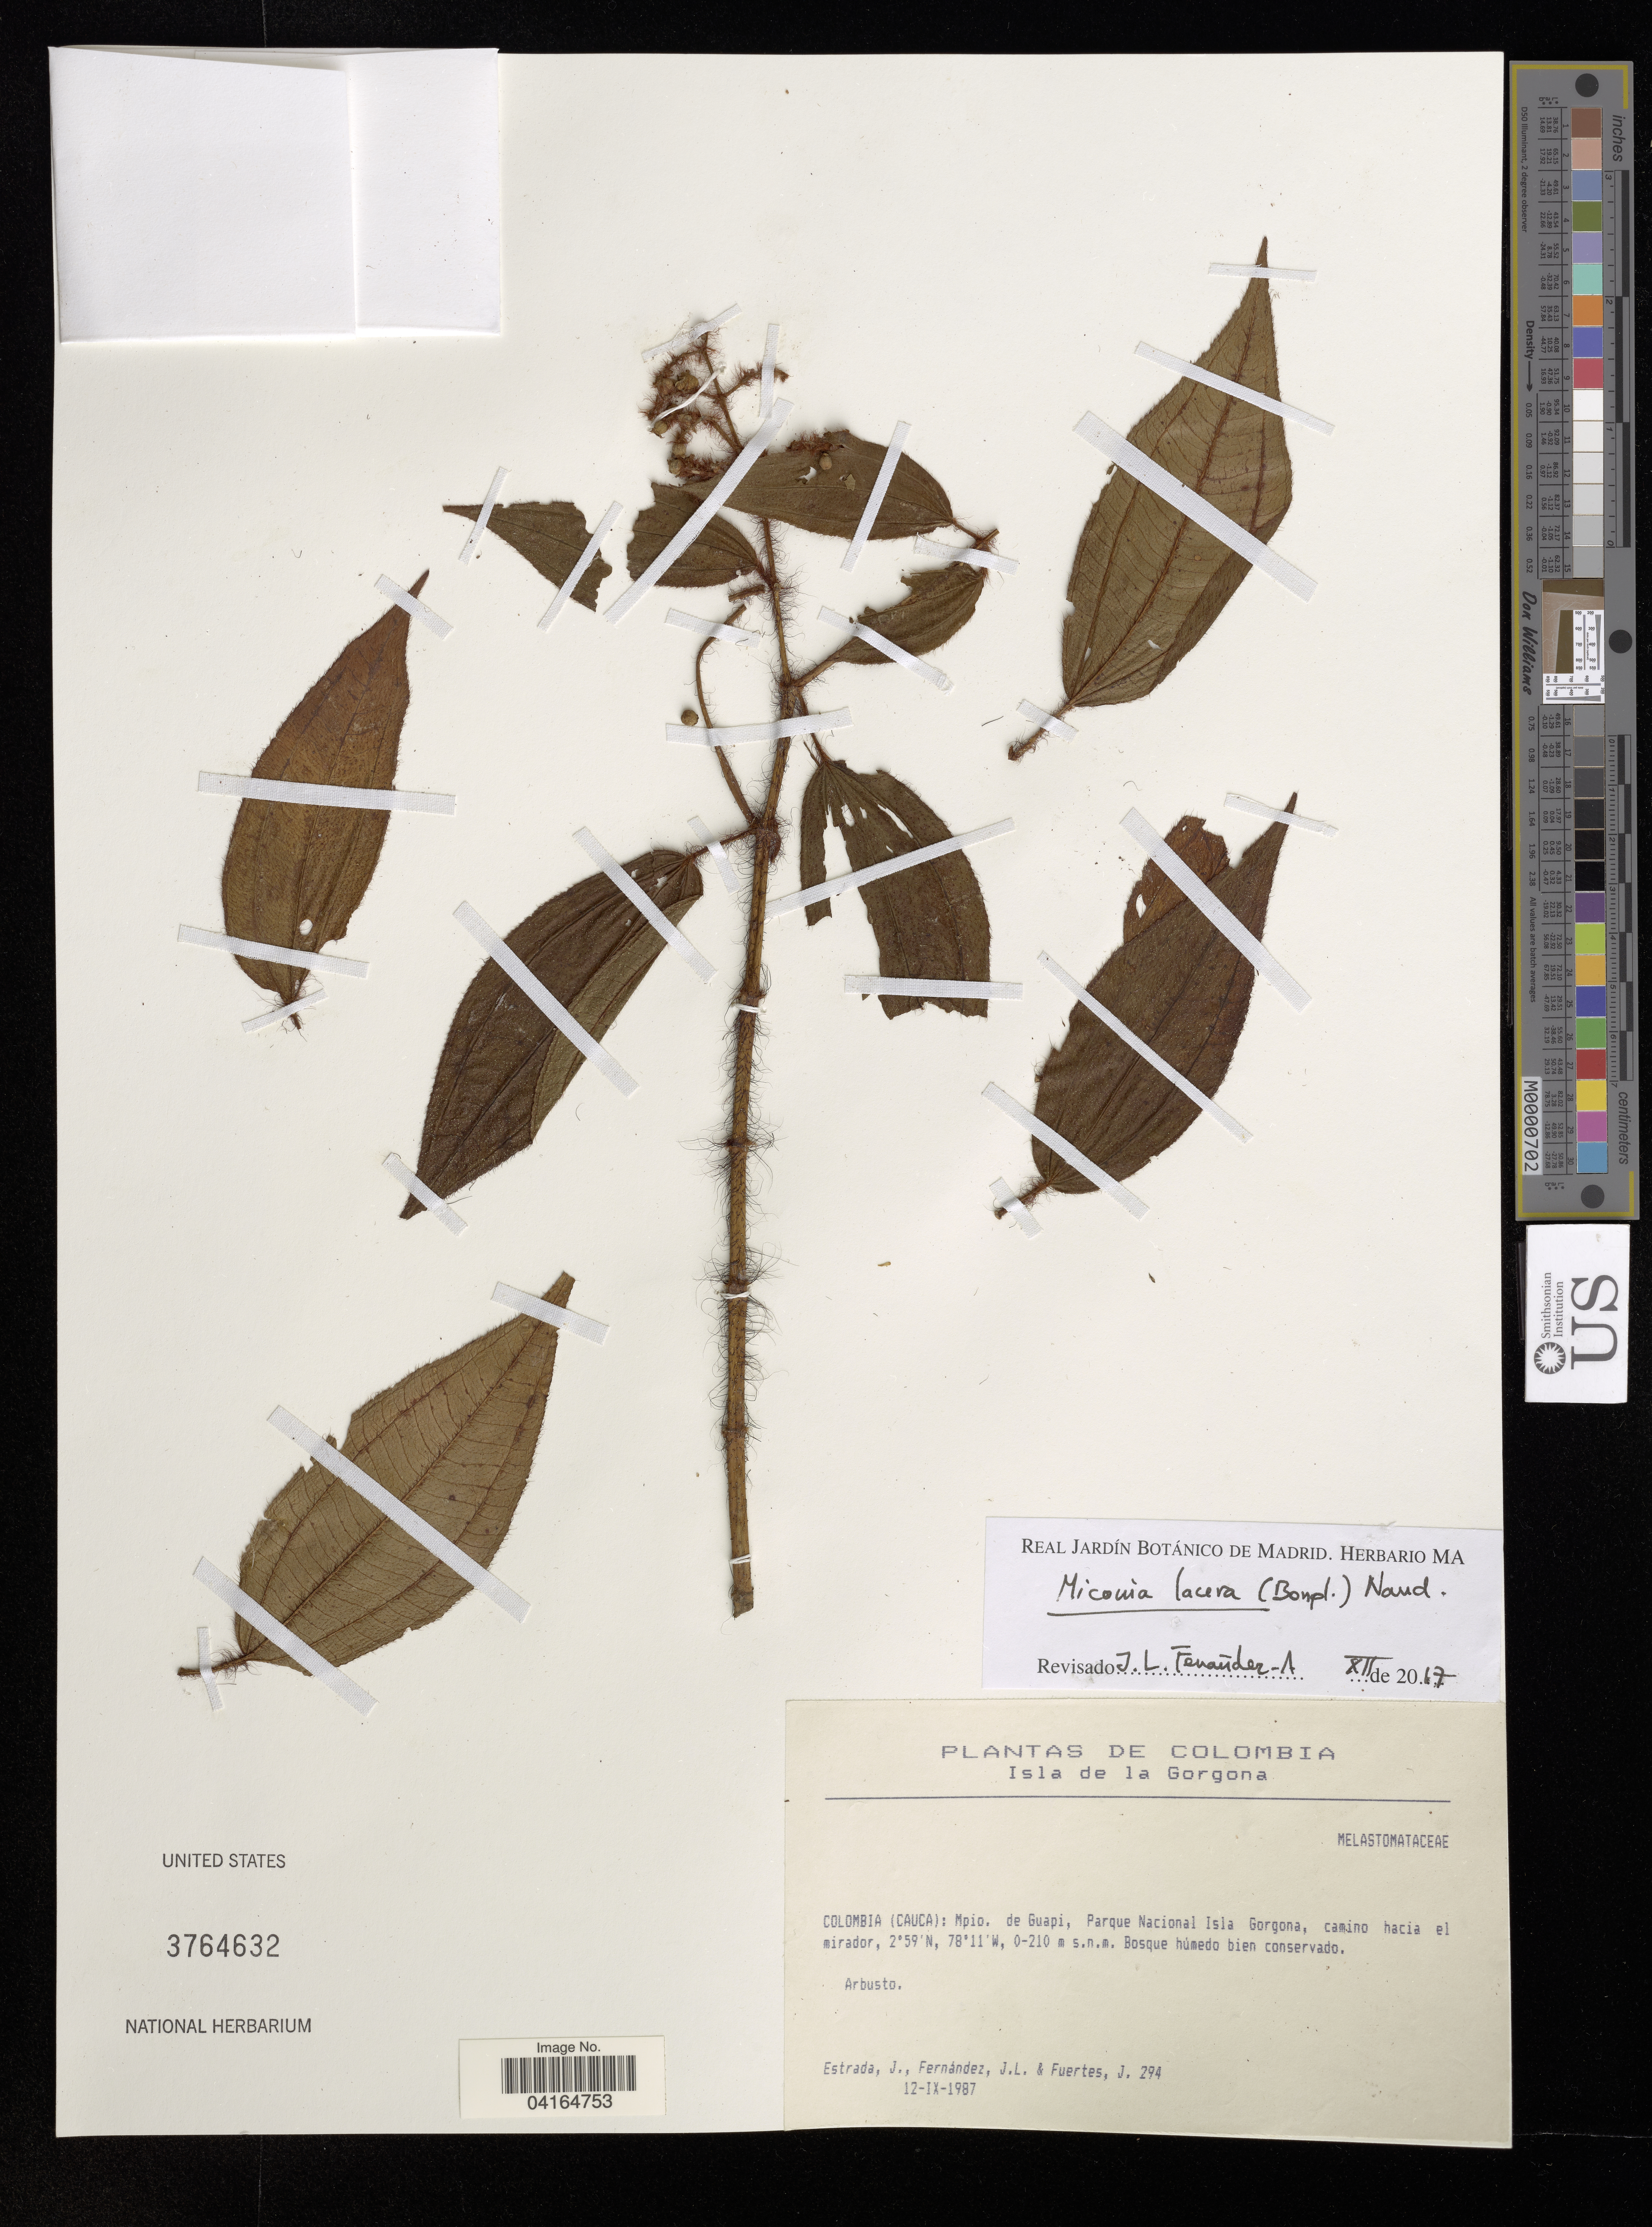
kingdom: Plantae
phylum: Tracheophyta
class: Magnoliopsida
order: Myrtales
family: Melastomataceae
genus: Miconia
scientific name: Miconia lacera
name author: (Bonpl.) Naudin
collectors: J. Estrada, J. Fernández & J. Fuertes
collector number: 294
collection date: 1987-09-12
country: Colombia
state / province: Cauca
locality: Isla de la Gorgona. Mpio. de Guapi, Parque Nacional Isla Gorgona, camino hacia el mirador.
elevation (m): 210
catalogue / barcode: US 3764632